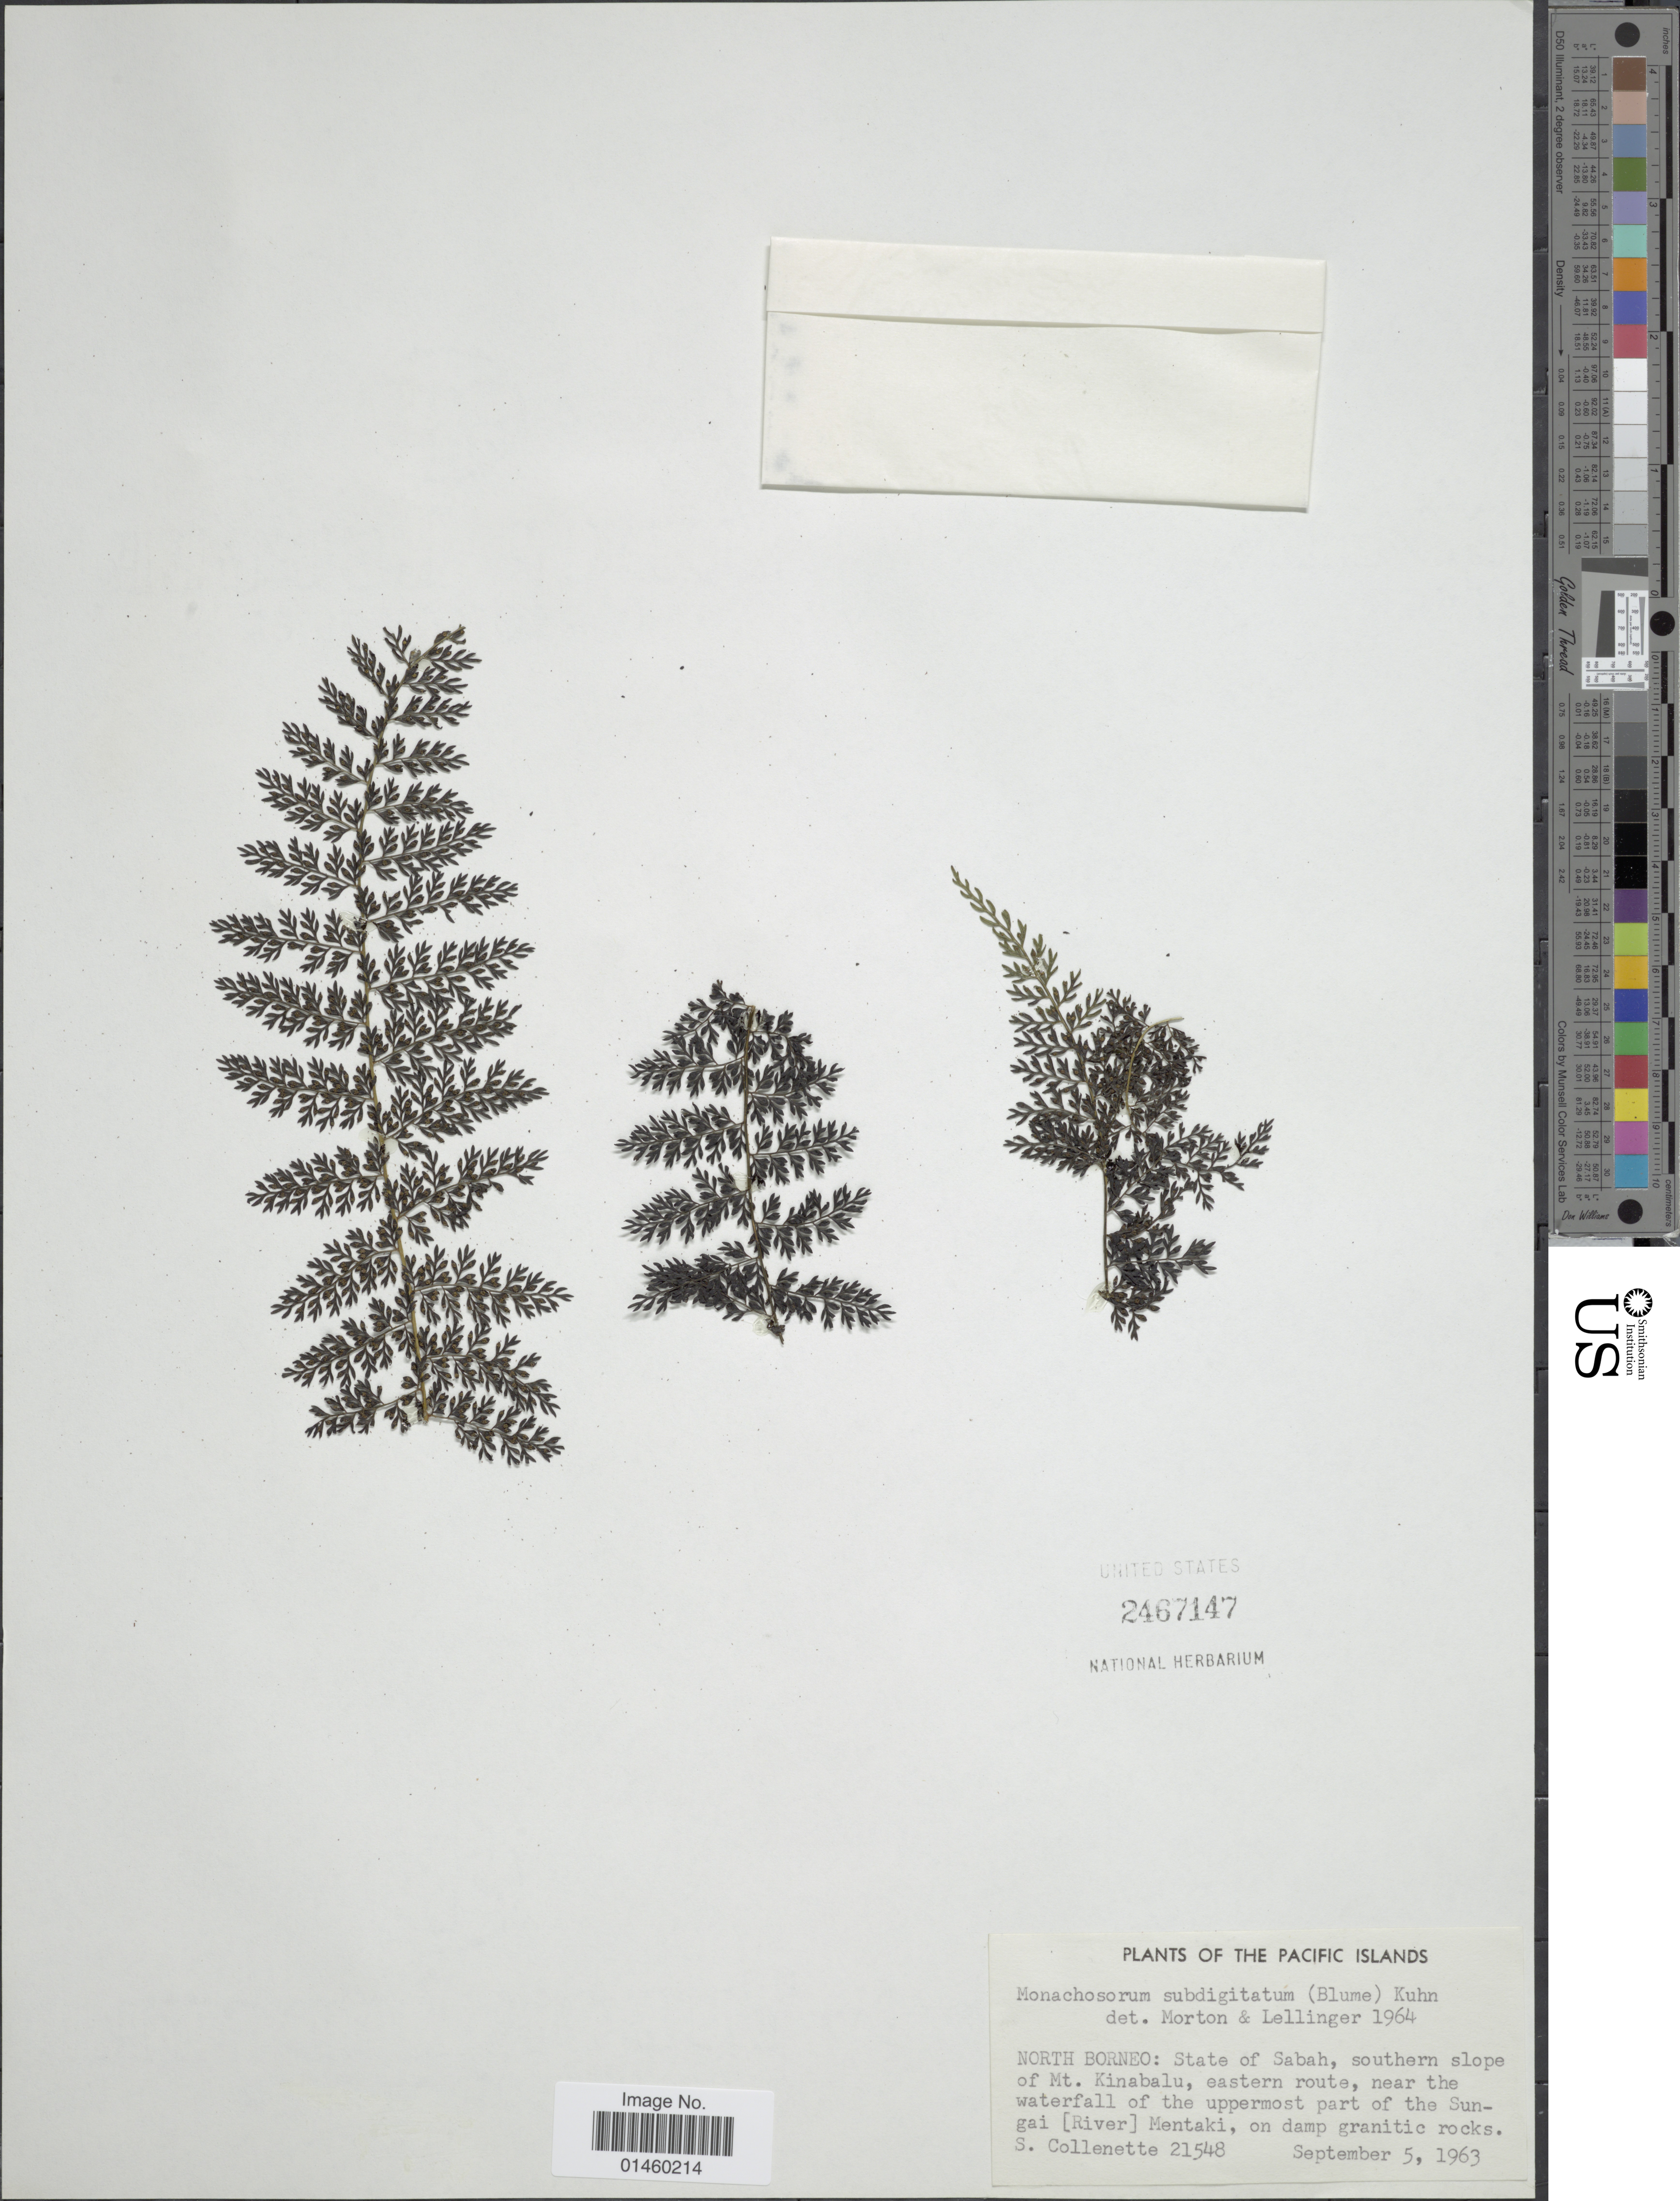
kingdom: Plantae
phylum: Tracheophyta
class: Polypodiopsida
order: Polypodiales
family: Dennstaedtiaceae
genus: Monachosorum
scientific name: Monachosorum subdigitatum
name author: (Blume) Kuhn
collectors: S. Collenette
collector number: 21548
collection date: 1963-09-05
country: Malaysia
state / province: Sabah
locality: The Pacific Islands. North Borneo: State of Sabah, southern slope of Mt. Kinabalu, eastern route, near the waterfall of the uppermost part of the Sungai [River] Mentaki.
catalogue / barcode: US 2467147